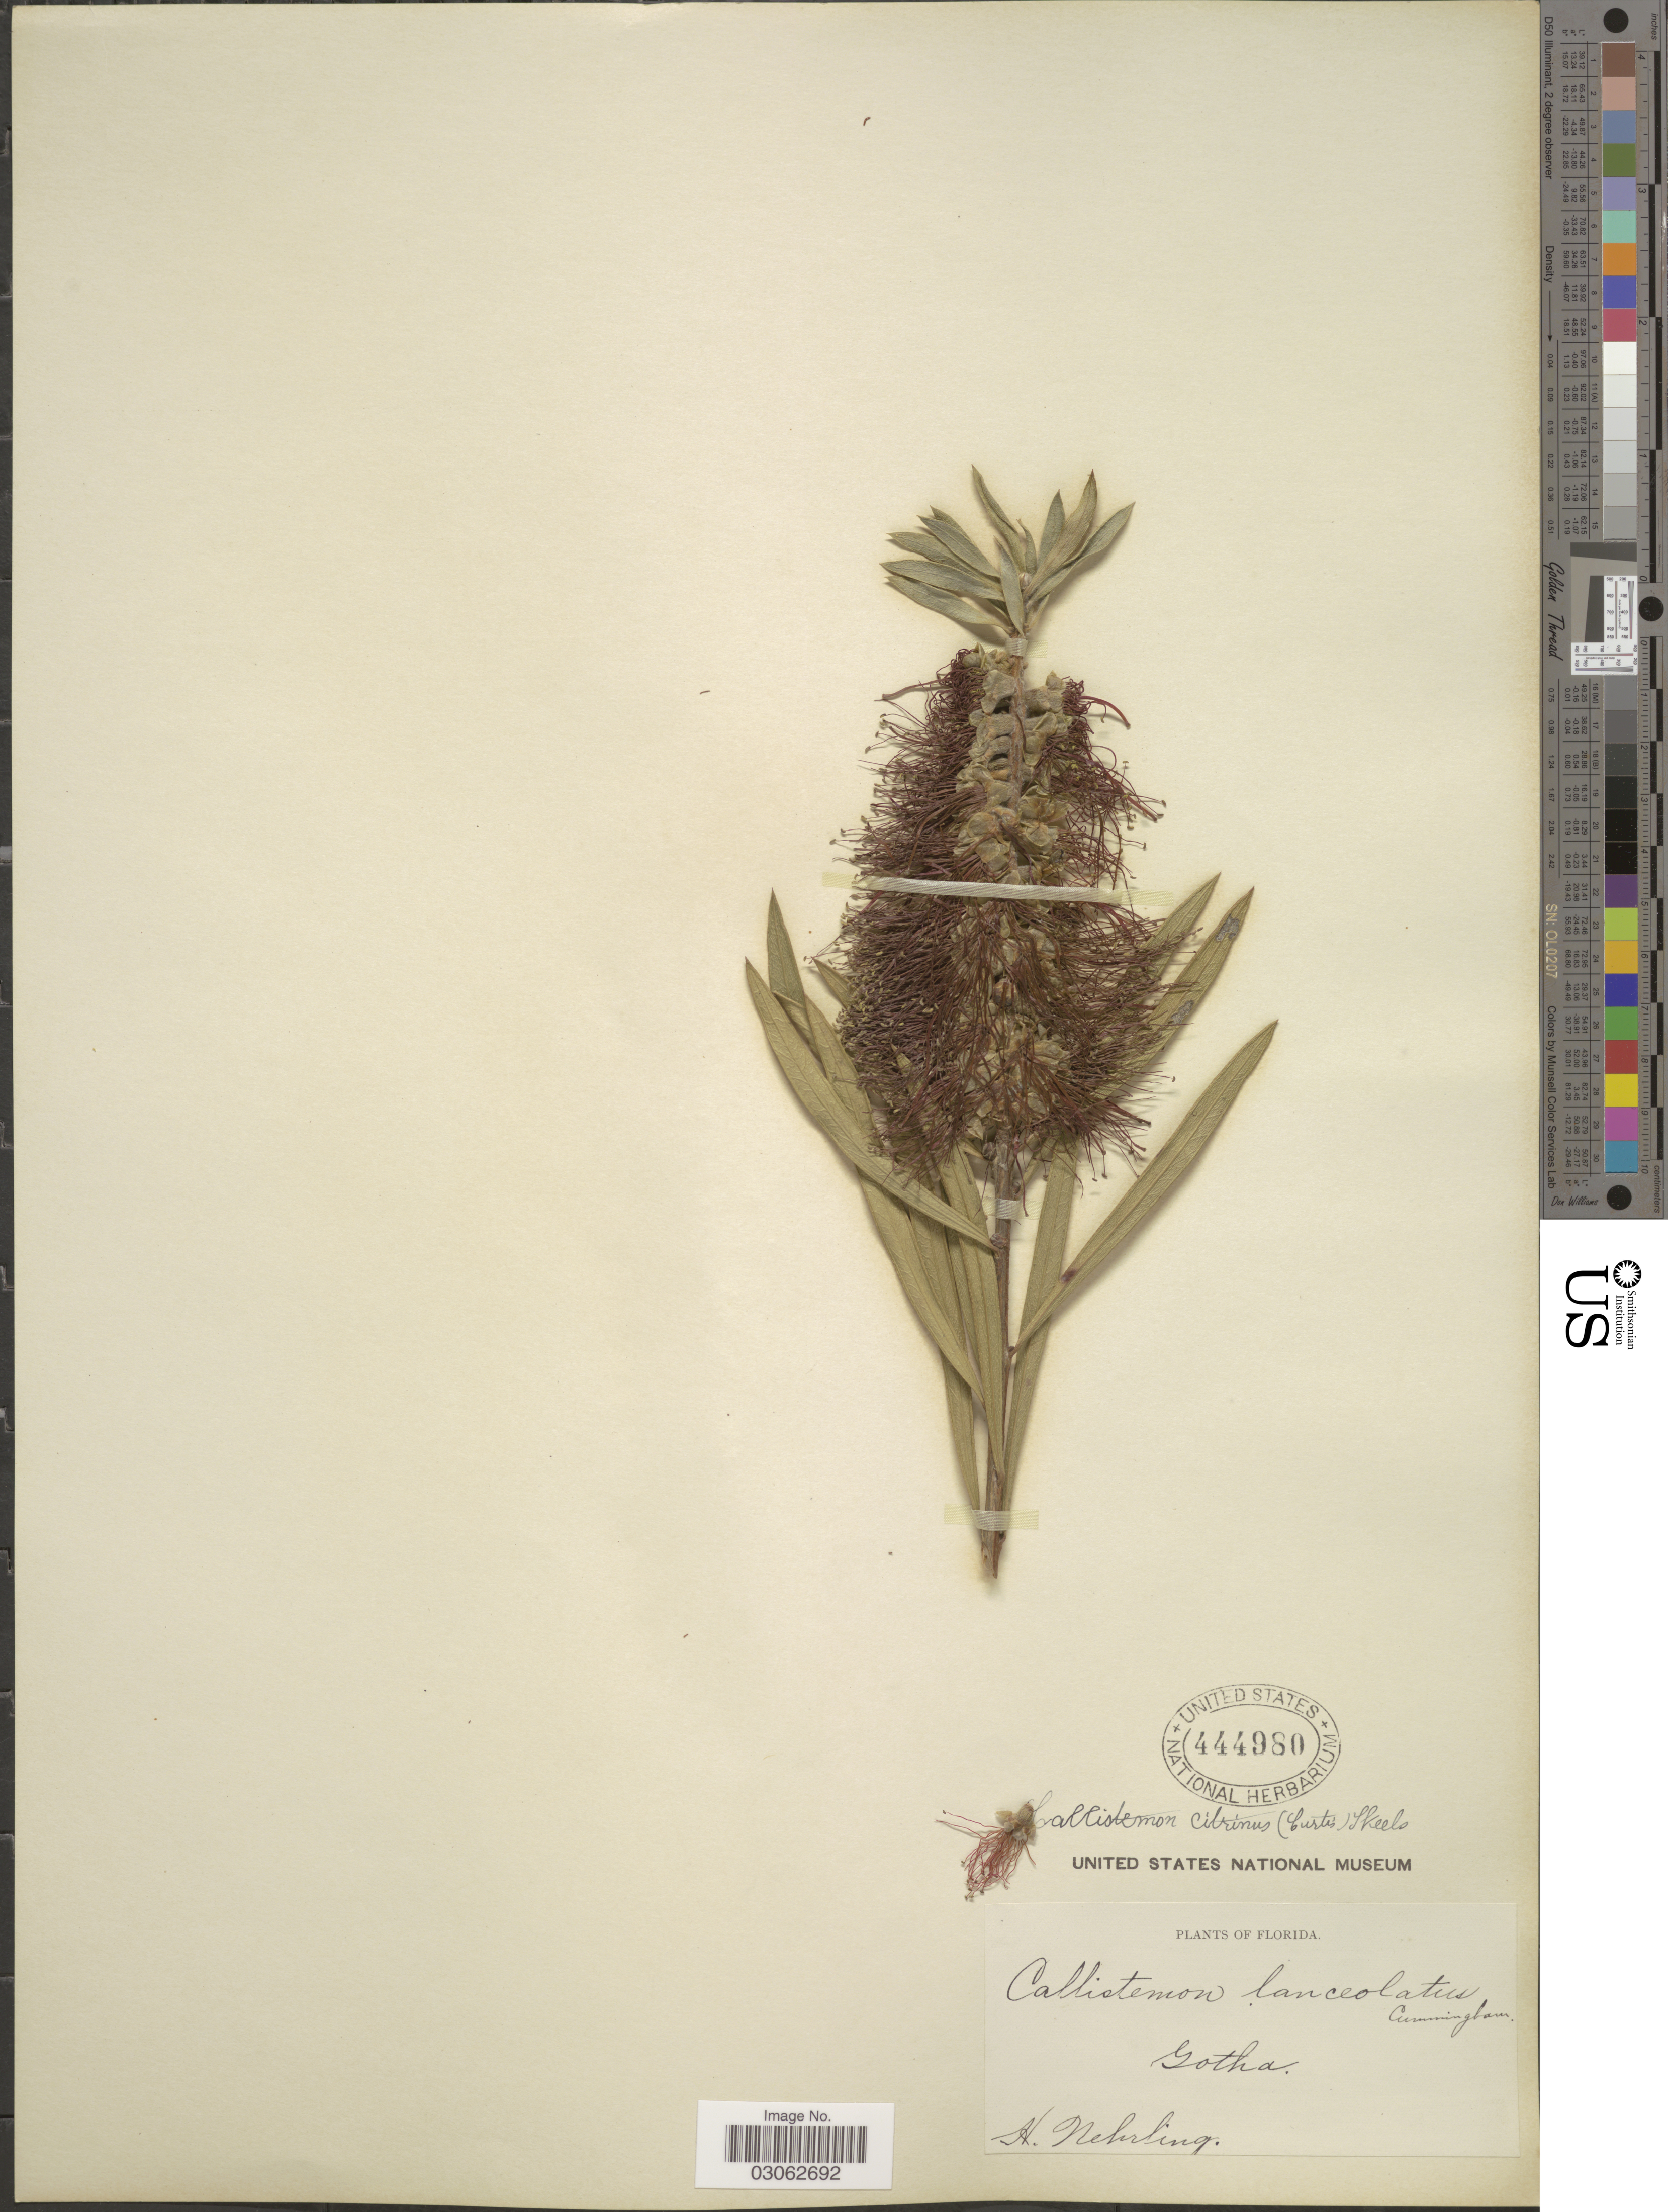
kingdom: Plantae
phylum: Tracheophyta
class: Magnoliopsida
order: Myrtales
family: Myrtaceae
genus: Callistemon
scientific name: Callistemon citrinus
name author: (Curtis) Skeels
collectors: H. Nehrling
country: United States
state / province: Florida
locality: Gotha.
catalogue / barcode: US 444980